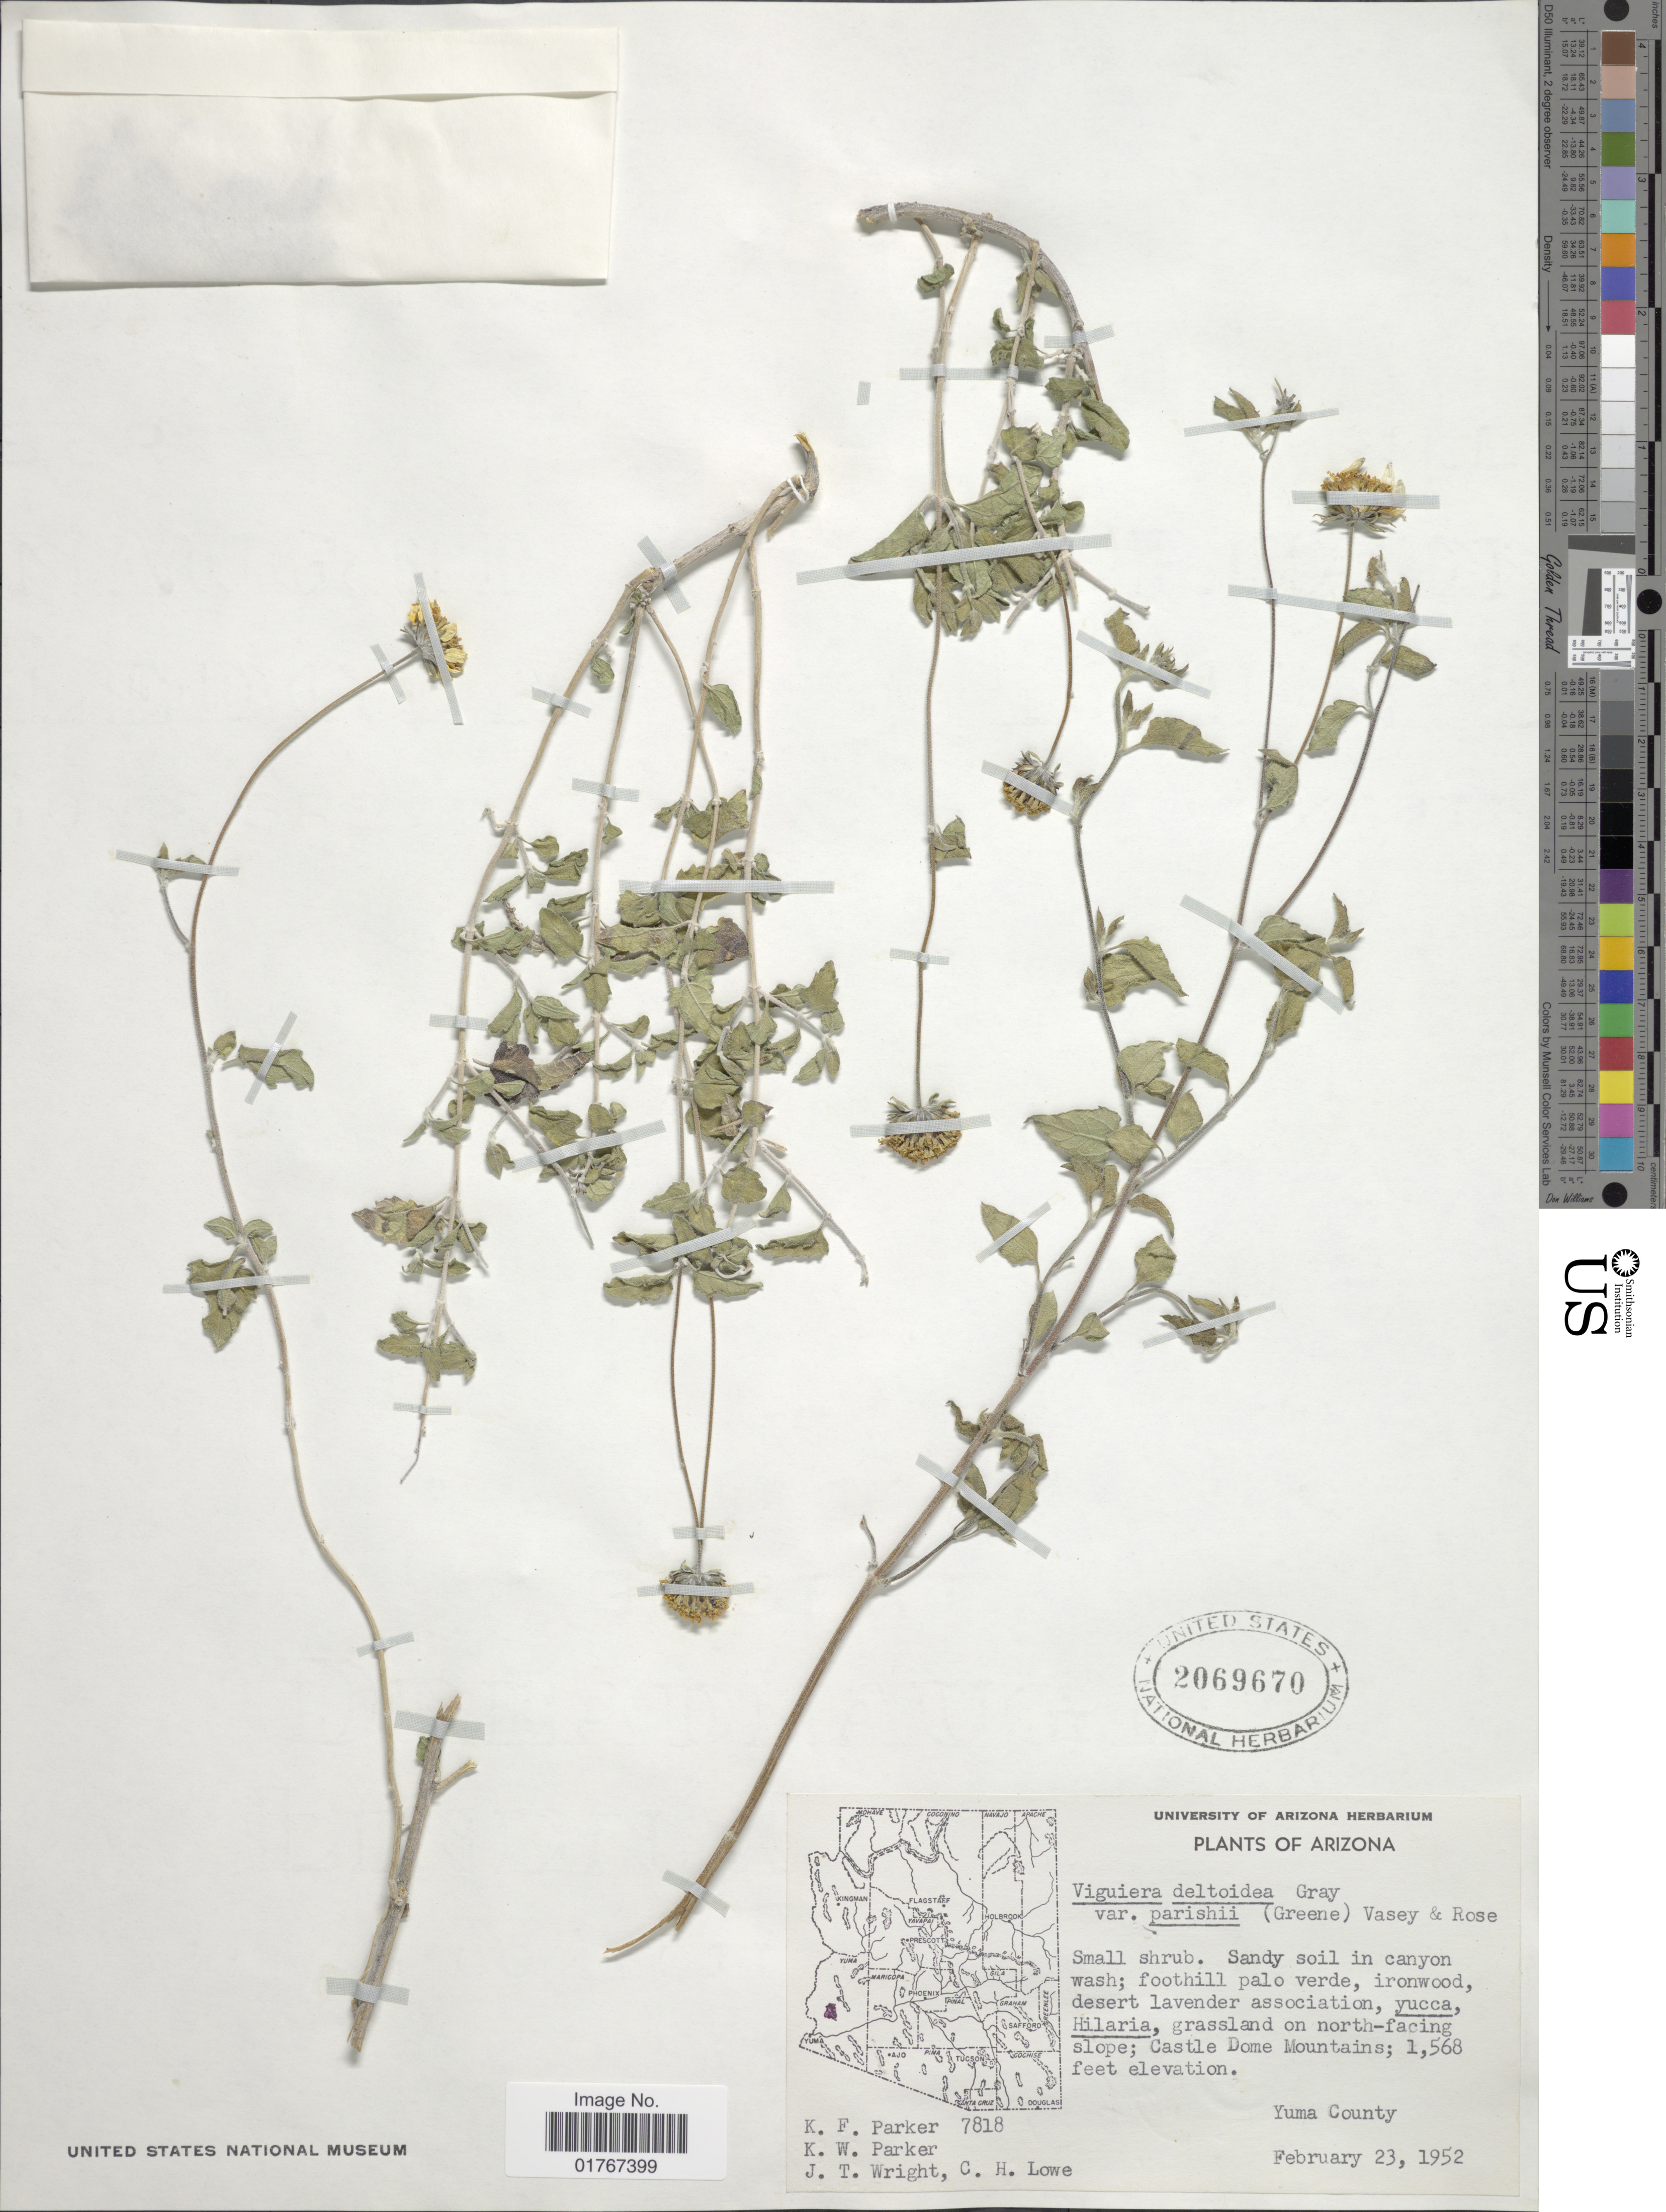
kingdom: Plantae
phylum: Tracheophyta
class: Magnoliopsida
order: Asterales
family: Asteraceae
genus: Viguiera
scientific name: Viguiera deltoidea var. parishii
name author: (Greene) Vasey & Rose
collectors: K. F. Parker, K. Parker, J. T. Wright & C. Lowe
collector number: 7818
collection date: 1952-02-23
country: United States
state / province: Arizona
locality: Grassland on north-facing slope; Castle Dome Mountains, Yuma County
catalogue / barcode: US 2069670